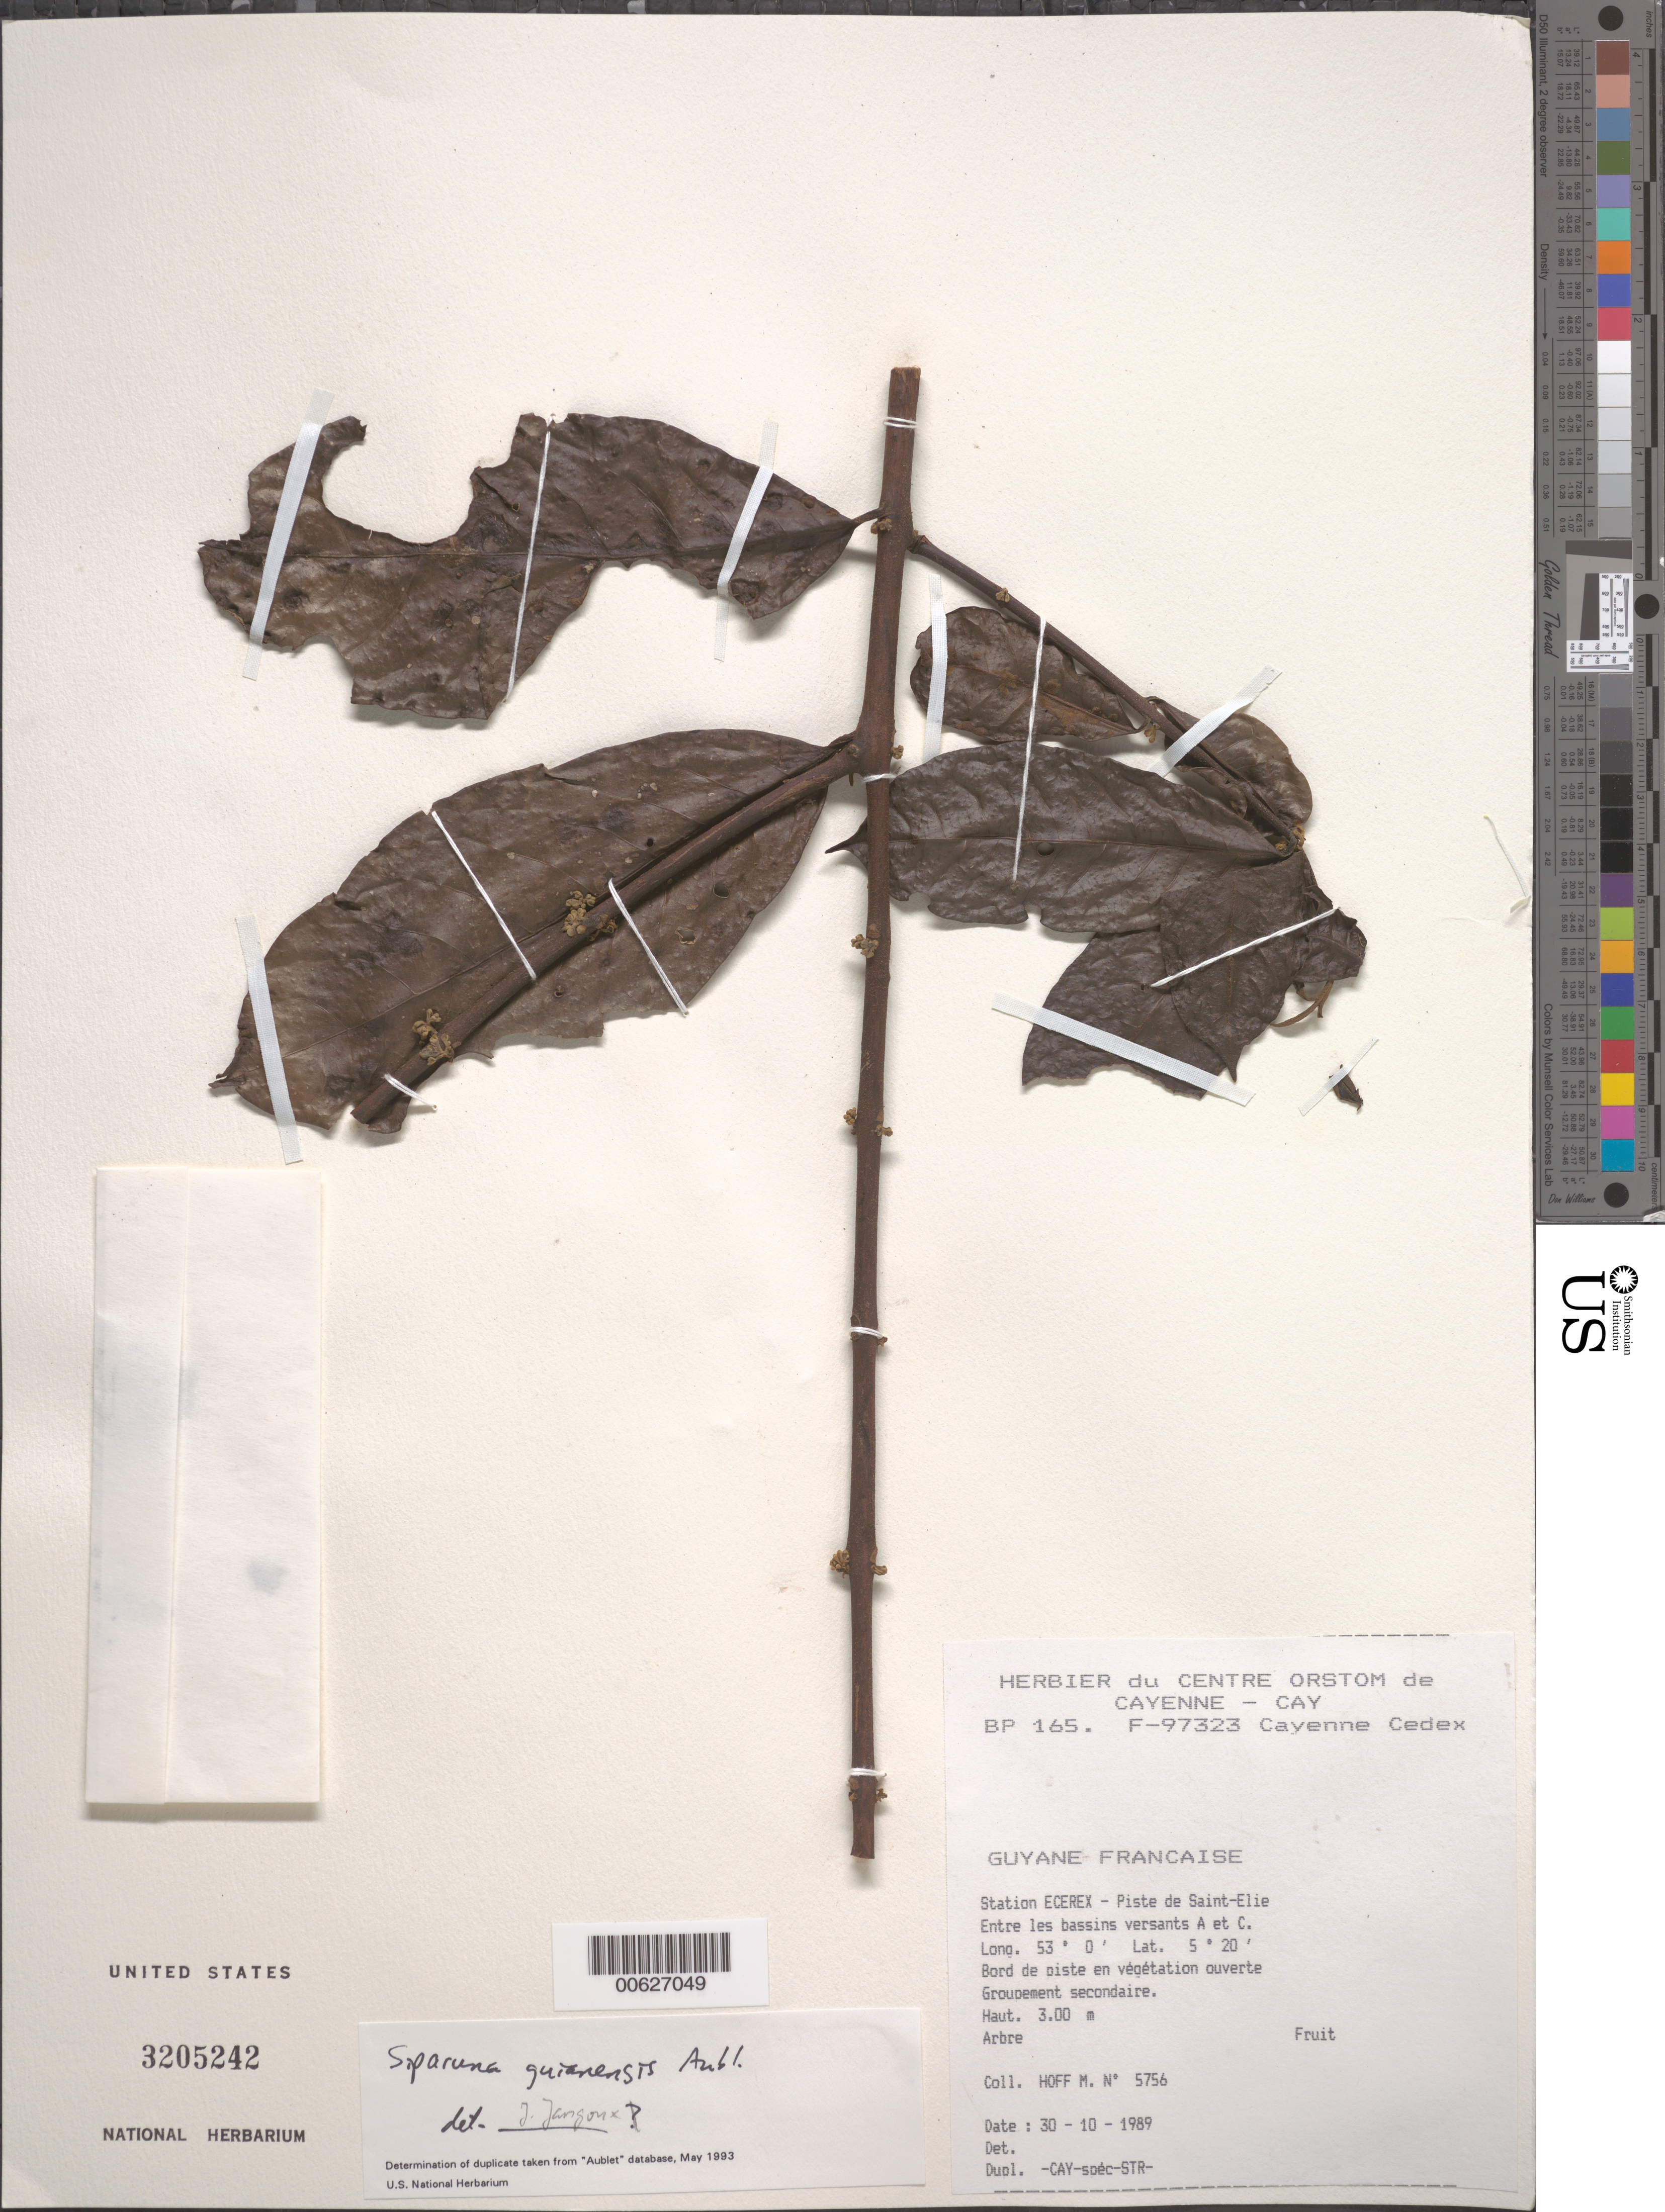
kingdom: Plantae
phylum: Tracheophyta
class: Magnoliopsida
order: Laurales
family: Siparunaceae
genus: Siparuna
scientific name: Siparuna guianensis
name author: Aubl.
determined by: Jangoux, J. I. G.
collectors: M. Hoff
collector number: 5756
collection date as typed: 30-Oct-89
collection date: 1989-10-30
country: French Guiana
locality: Station de la Piste de Saint-Élie (ECEREX), entre les bassins versants A et C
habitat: Bord de piste en vegetation ouverte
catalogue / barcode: US 3205242